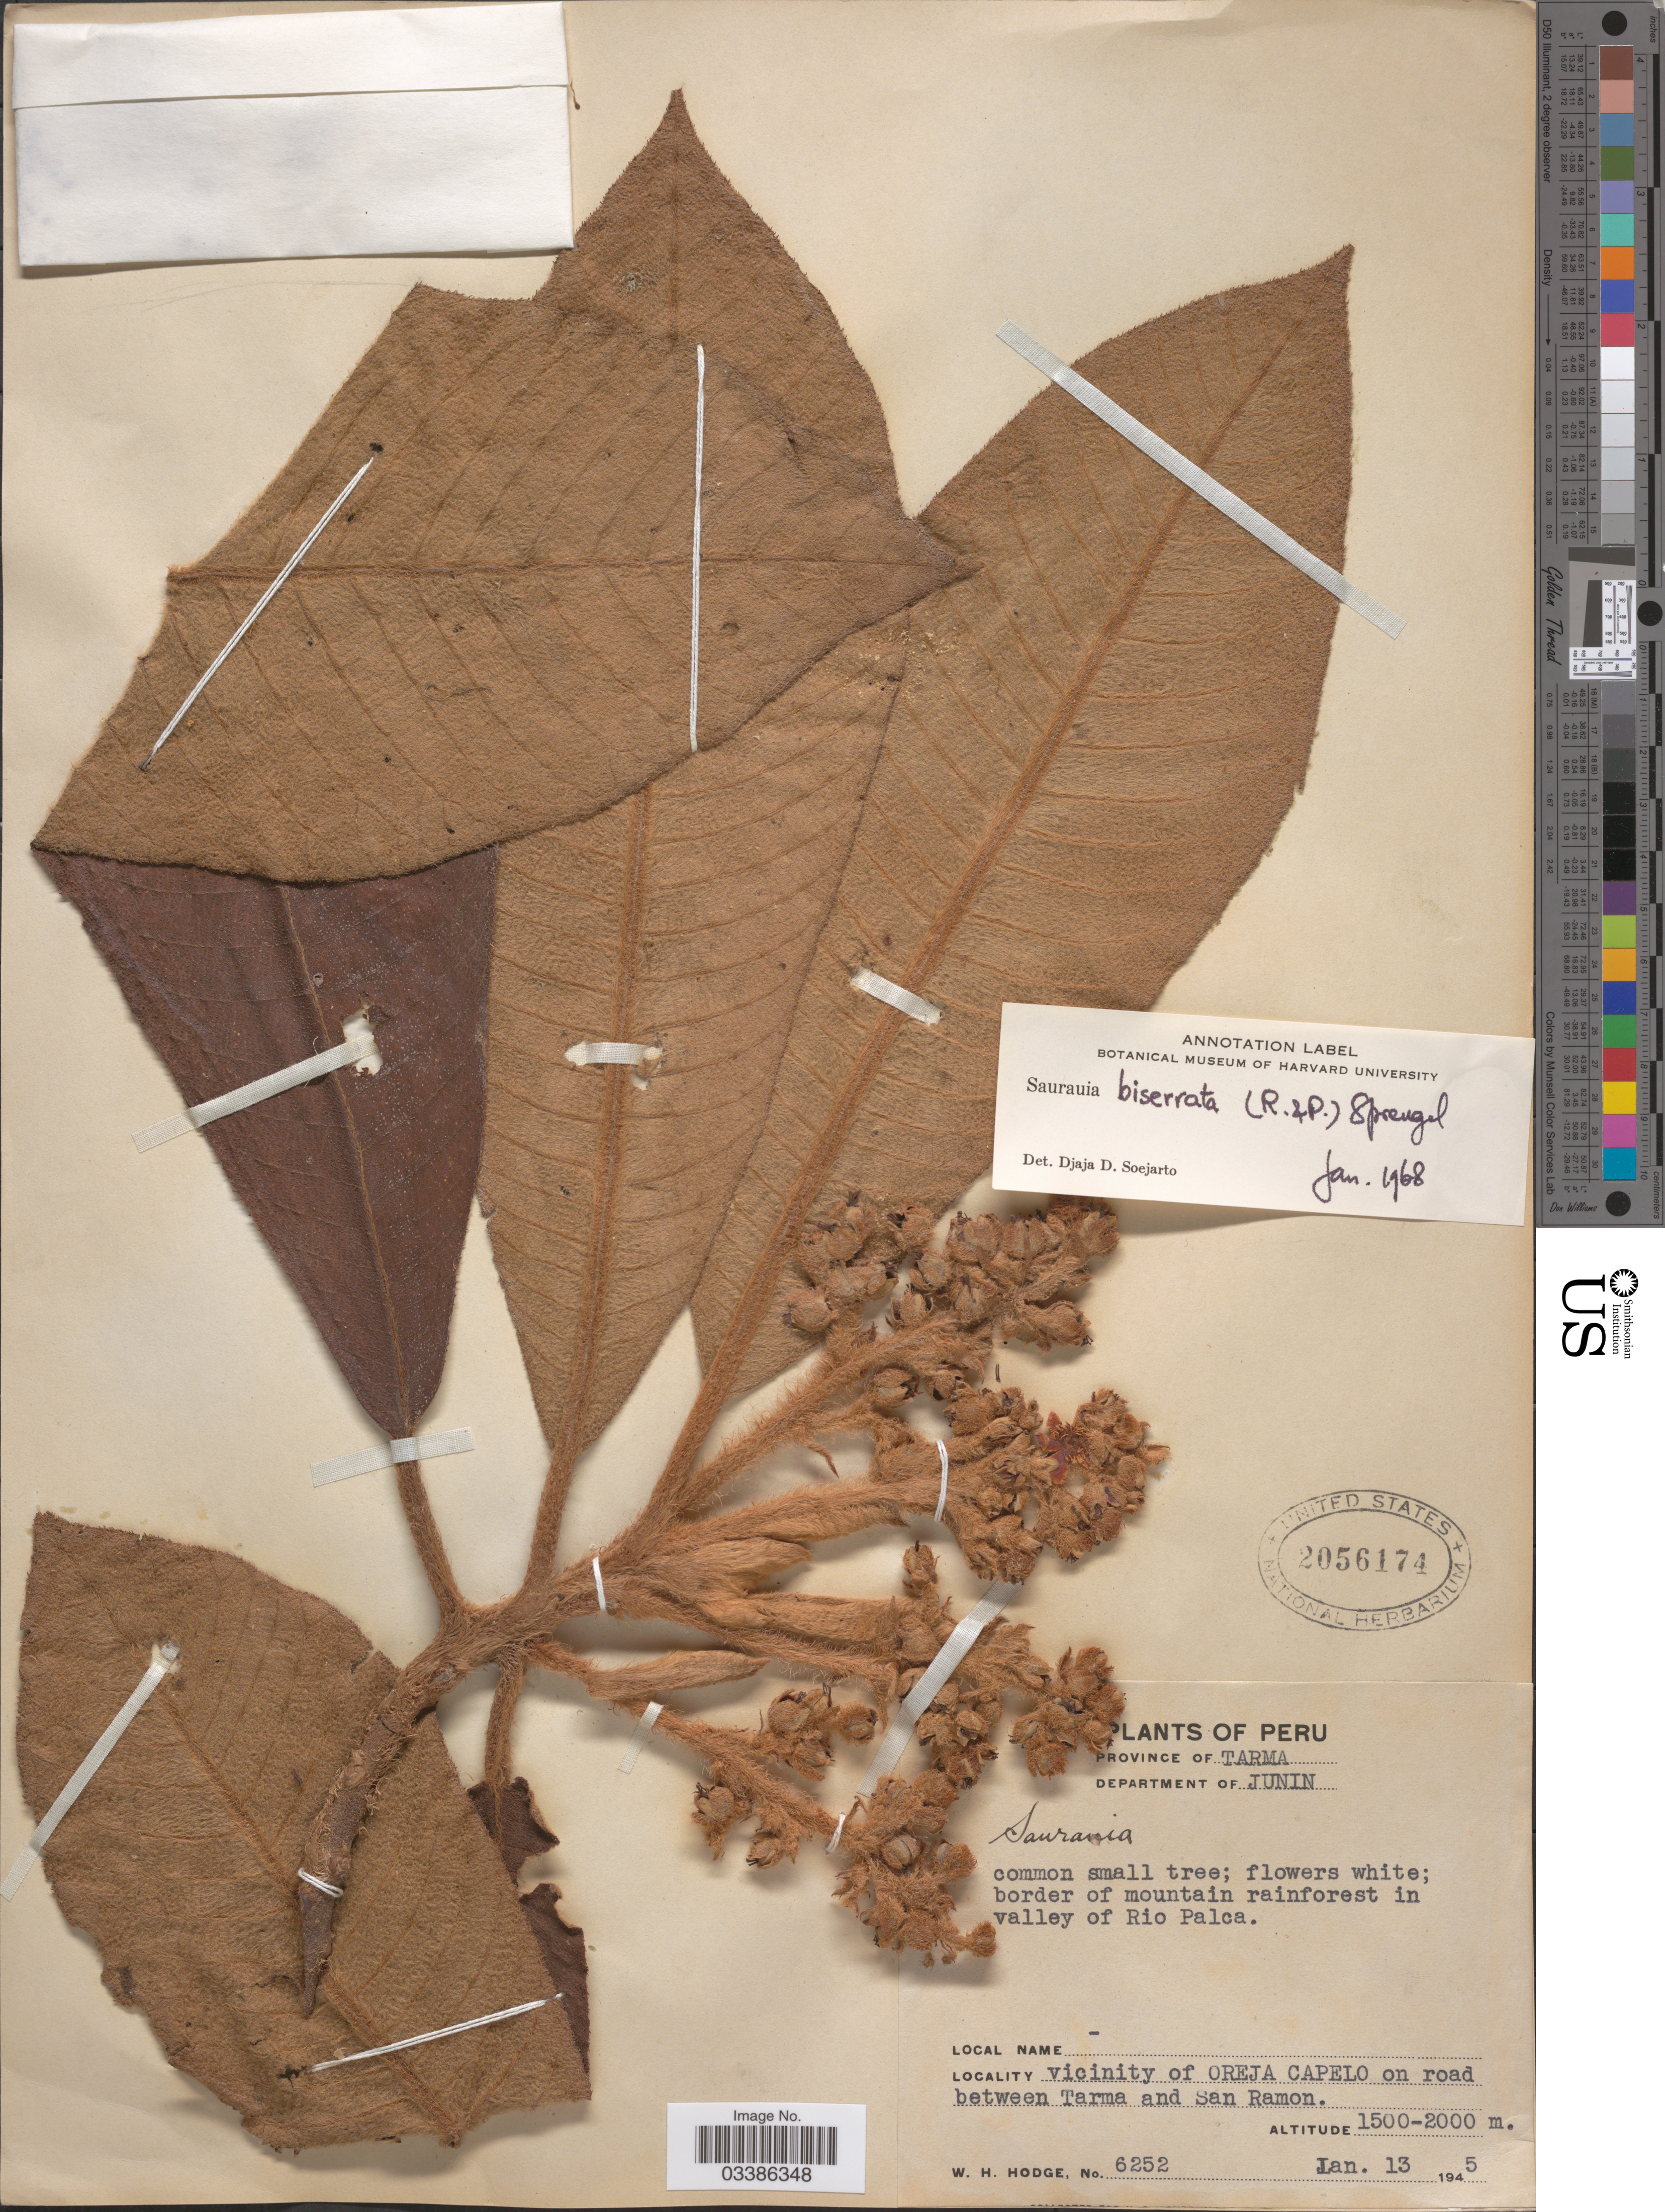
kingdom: Plantae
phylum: Tracheophyta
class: Magnoliopsida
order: Ericales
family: Actinidiaceae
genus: Saurauia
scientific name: Saurauia biserrata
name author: (Ruiz & Pav.) Spreng.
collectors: W. Hodge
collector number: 6252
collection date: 1945-01-13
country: Peru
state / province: Junín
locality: Province of Tarma. Department of Junin. Border of mountain rainforest in valley of Rio Palca. Vicinity of Oreja Capelo on road between Tarma and San Ramon.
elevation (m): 1500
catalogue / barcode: US 2056174